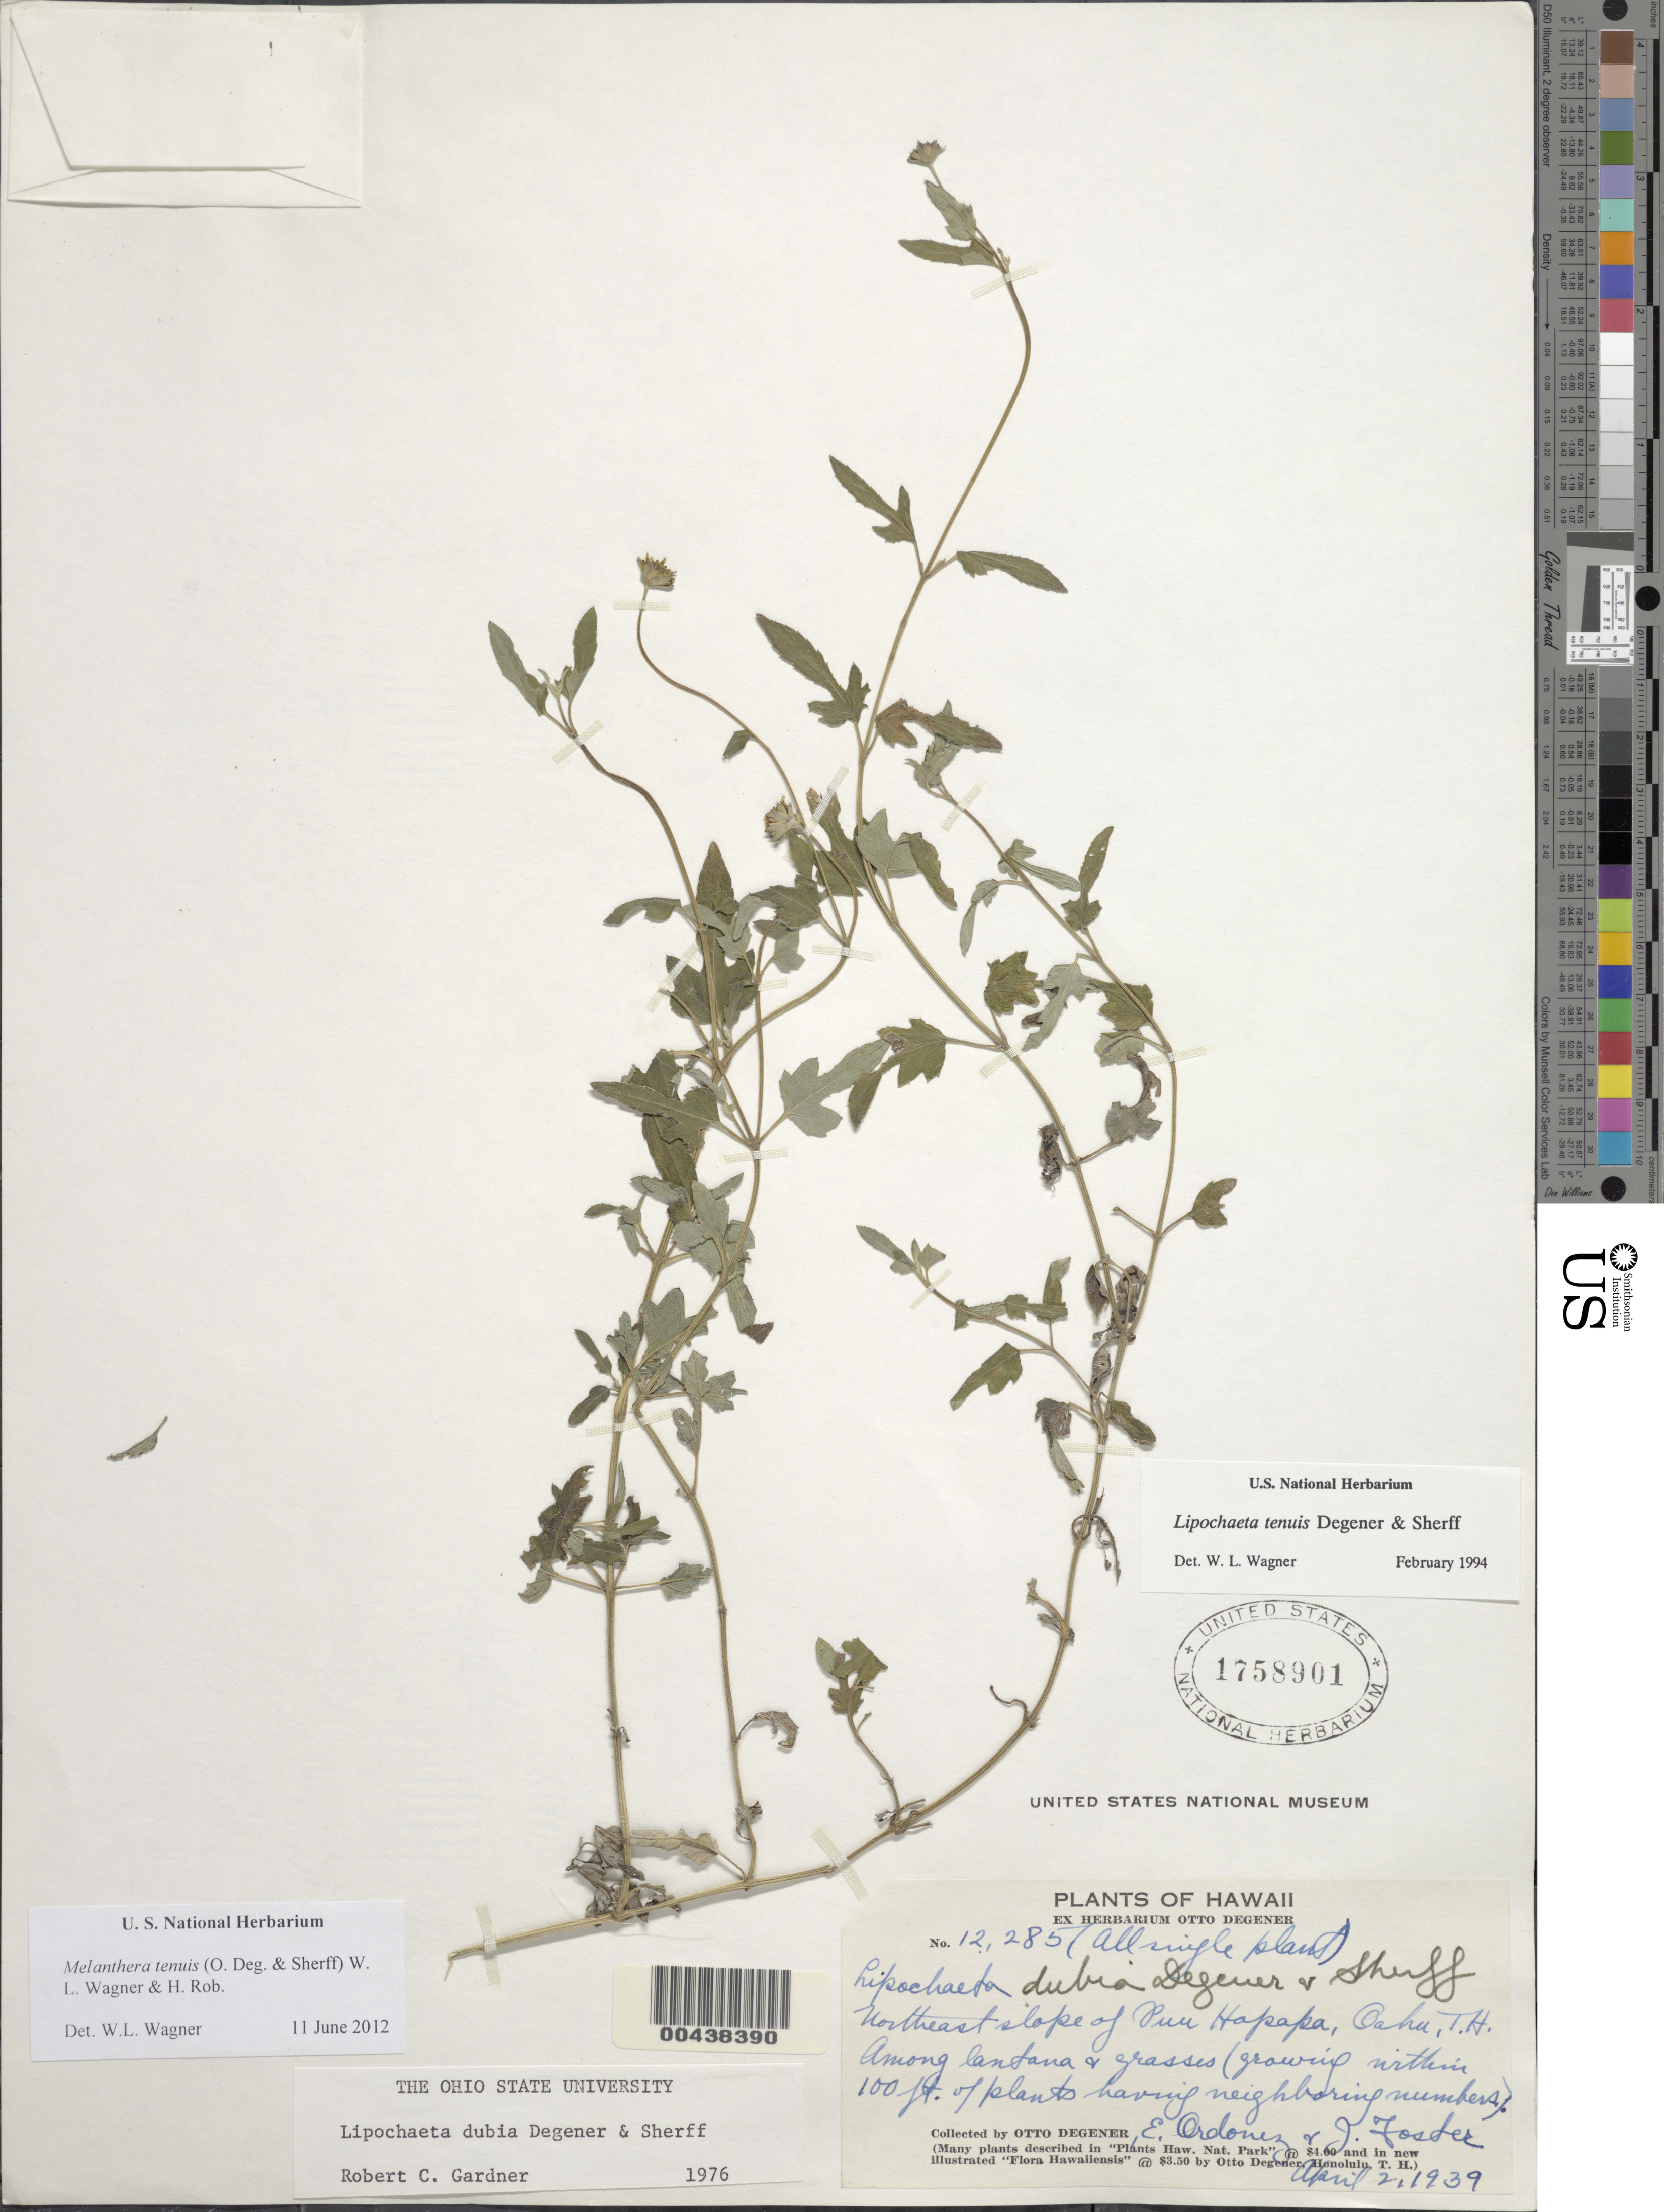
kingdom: Plantae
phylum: Tracheophyta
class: Magnoliopsida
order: Asterales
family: Asteraceae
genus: Wollastonia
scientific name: Wollastonia tenuis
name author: (O. Deg. & Sherff) Orchard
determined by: Wagner, W. L., (BOT), Smithsonian Institution - National Museum of Natural History (UNITED STATES)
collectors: O. Degener, E. Ordonez & J. Foster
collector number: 12285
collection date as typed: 2 Apr 1939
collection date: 1939-04-02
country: United States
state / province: Hawaii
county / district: Honolulu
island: Oahu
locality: NE slope of Puu Hapapa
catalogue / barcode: US 1758901